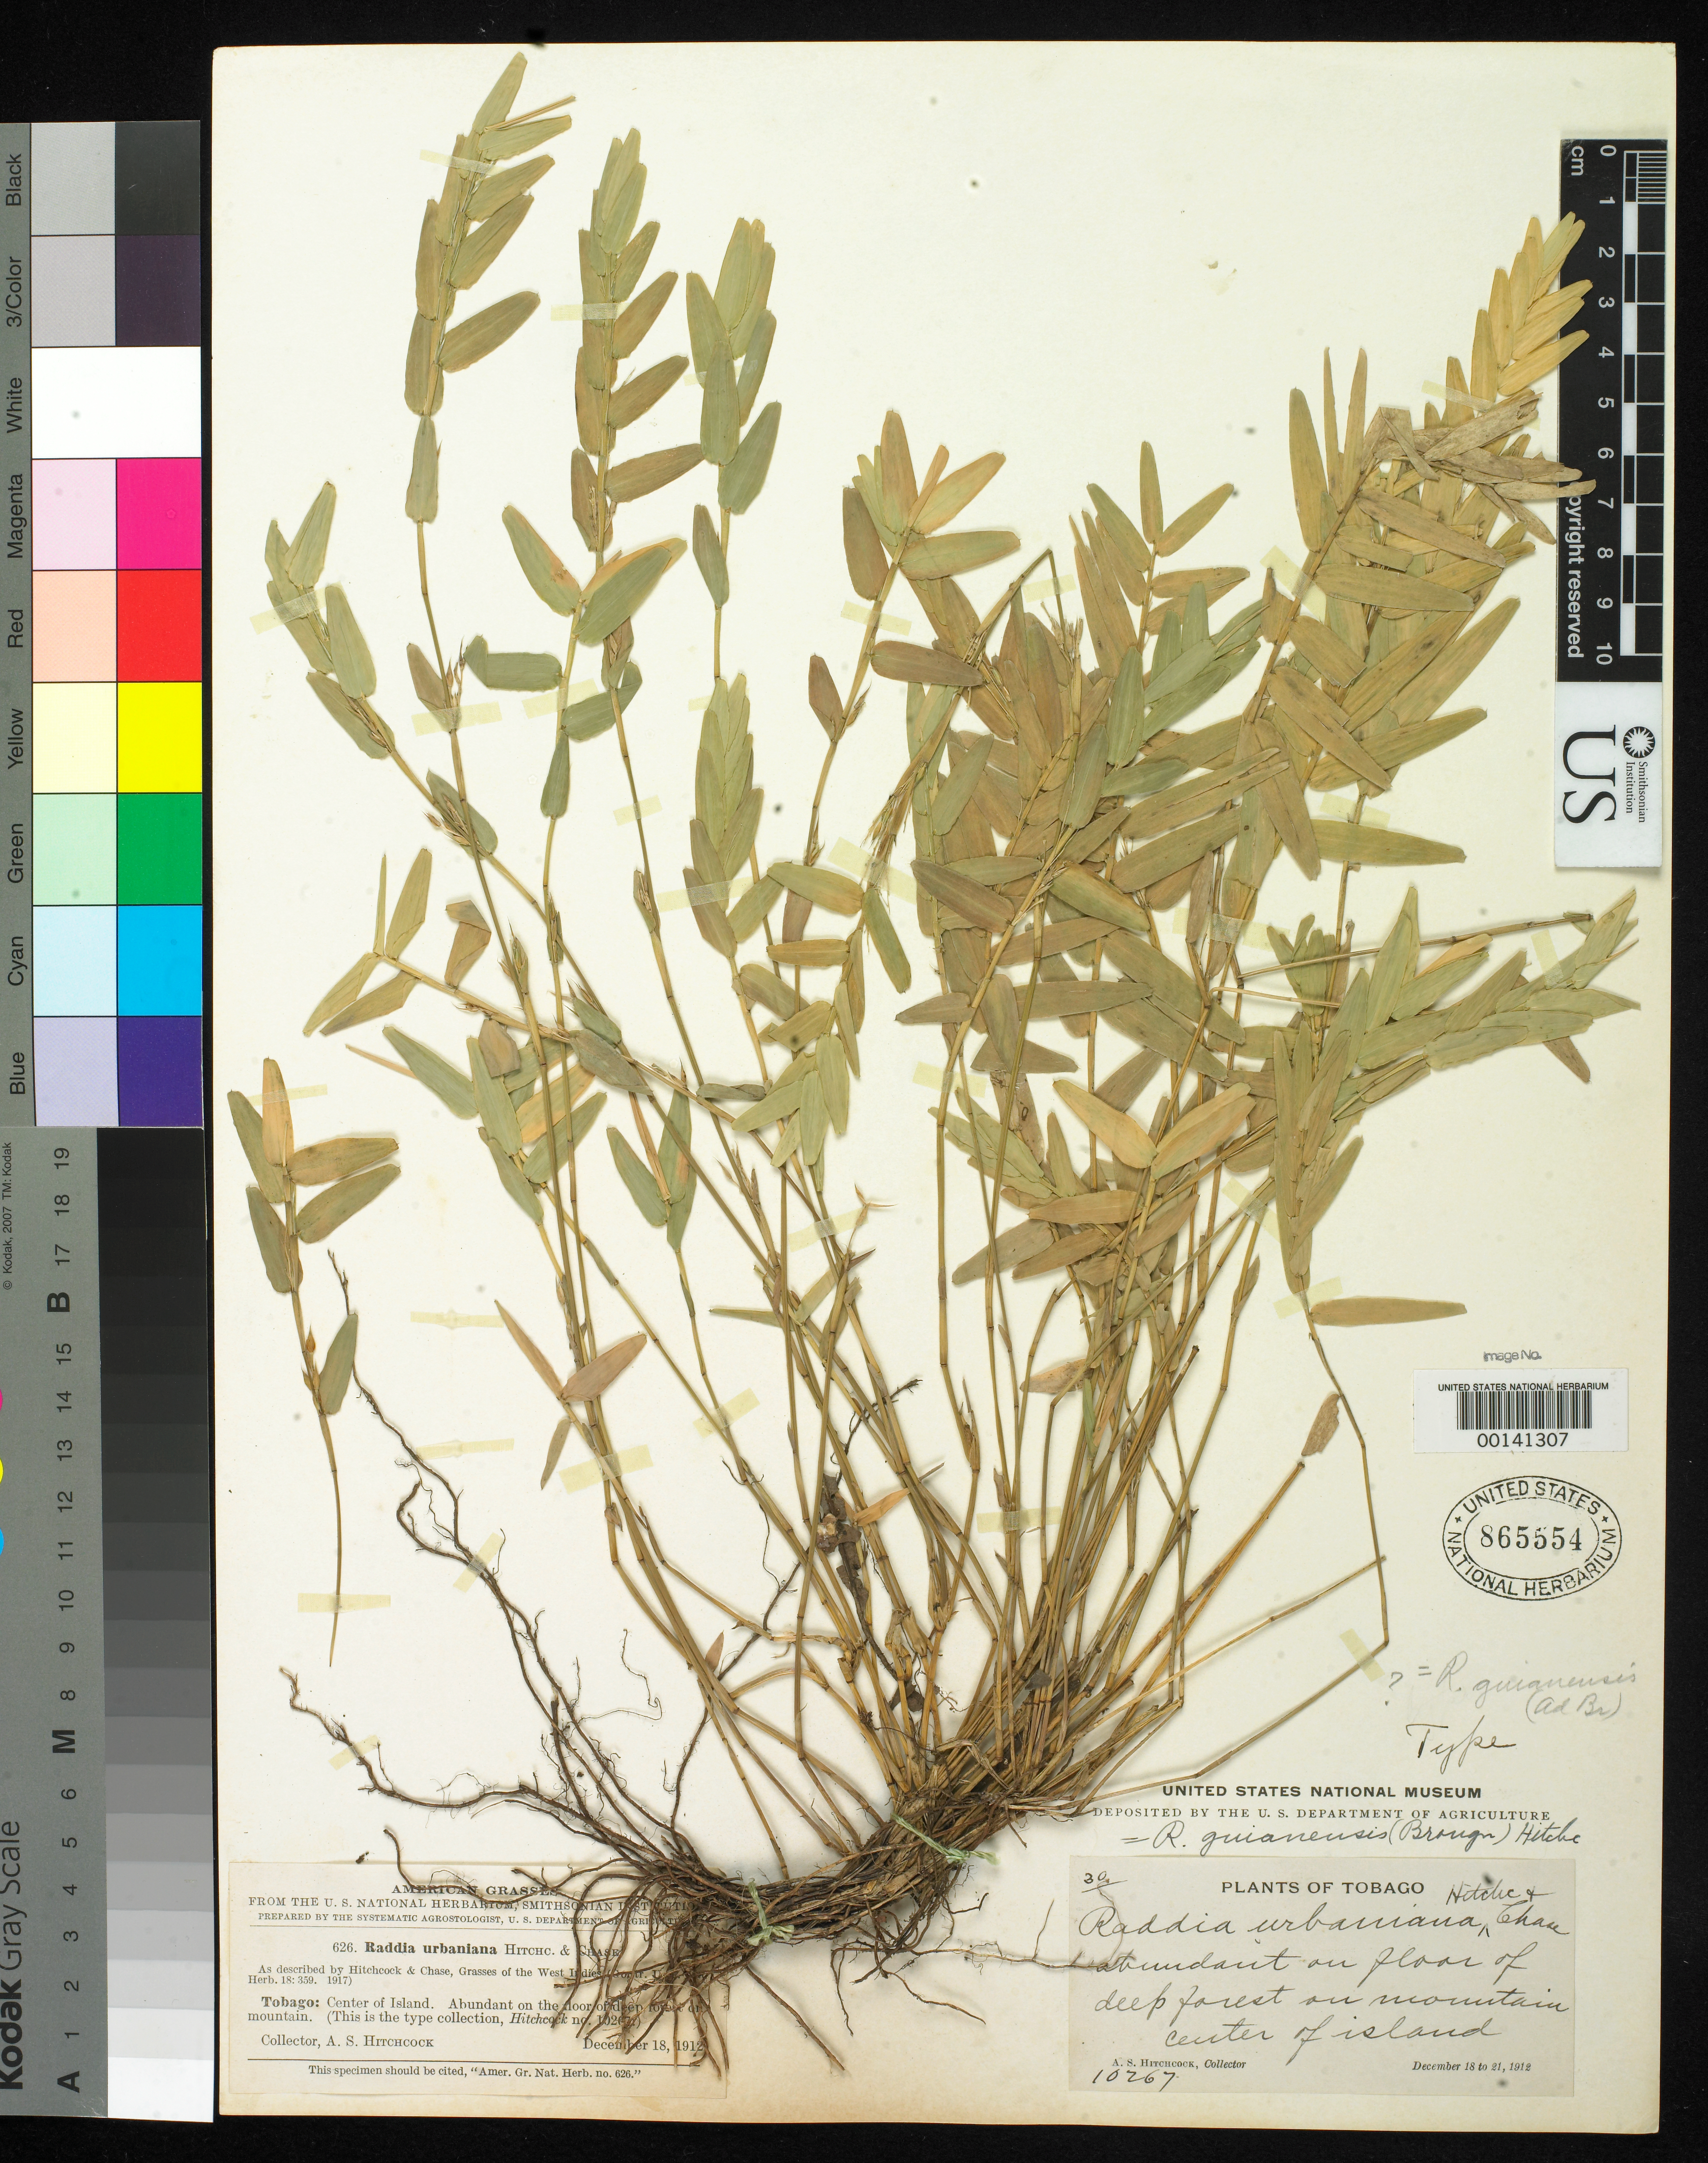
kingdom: Plantae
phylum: Tracheophyta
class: Liliopsida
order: Poales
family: Poaceae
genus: Raddia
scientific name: Raddia urbaniana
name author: Hitchc. & Chase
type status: Holotype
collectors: A. S. Hitchcock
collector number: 10267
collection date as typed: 18 Dec 1912 to 21 Dec 1912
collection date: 1912-12-18/1912-12-21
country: Trinidad and Tobago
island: Tobago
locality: Center of island.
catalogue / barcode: US 865554